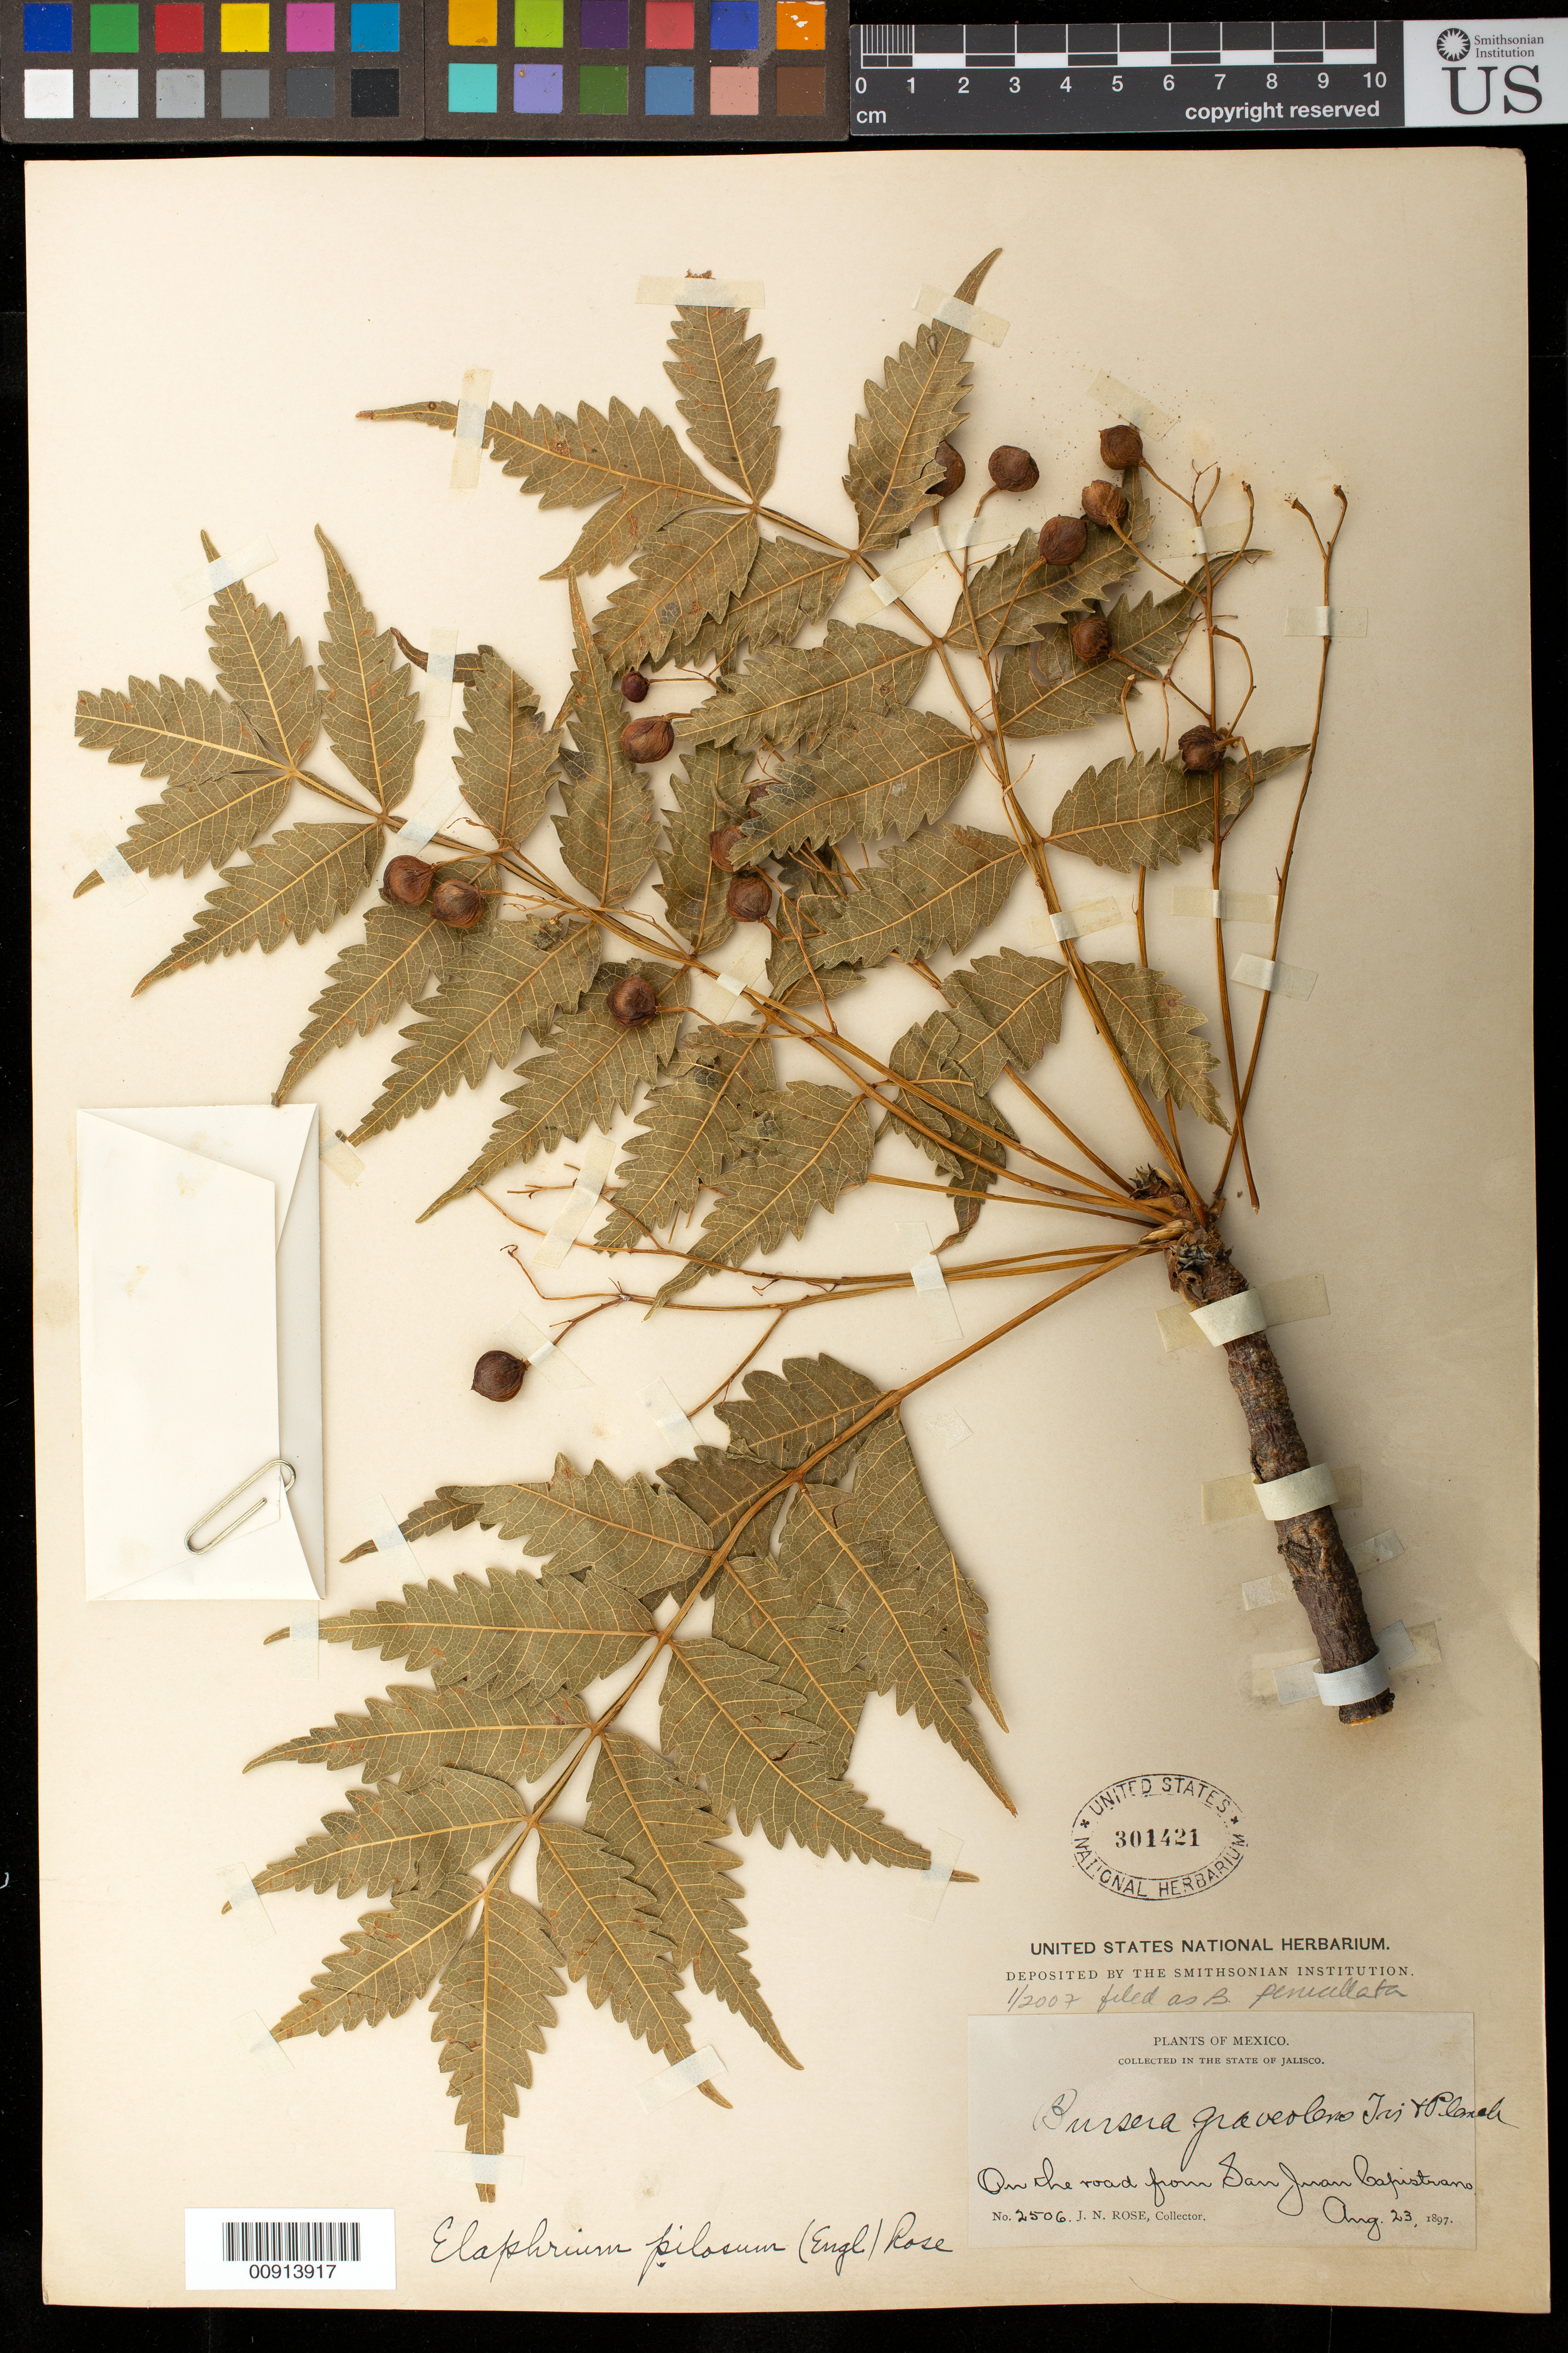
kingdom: Plantae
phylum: Tracheophyta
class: Magnoliopsida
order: Sapindales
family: Burseraceae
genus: Bursera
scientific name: Bursera penicillata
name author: (DC.) Engl.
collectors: J. N. Rose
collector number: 2506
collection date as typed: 23 Aug 1897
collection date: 1897-08-23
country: Mexico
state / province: Jalisco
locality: On the road from San Juan Capistrano, Jalisco.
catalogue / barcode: US 301421